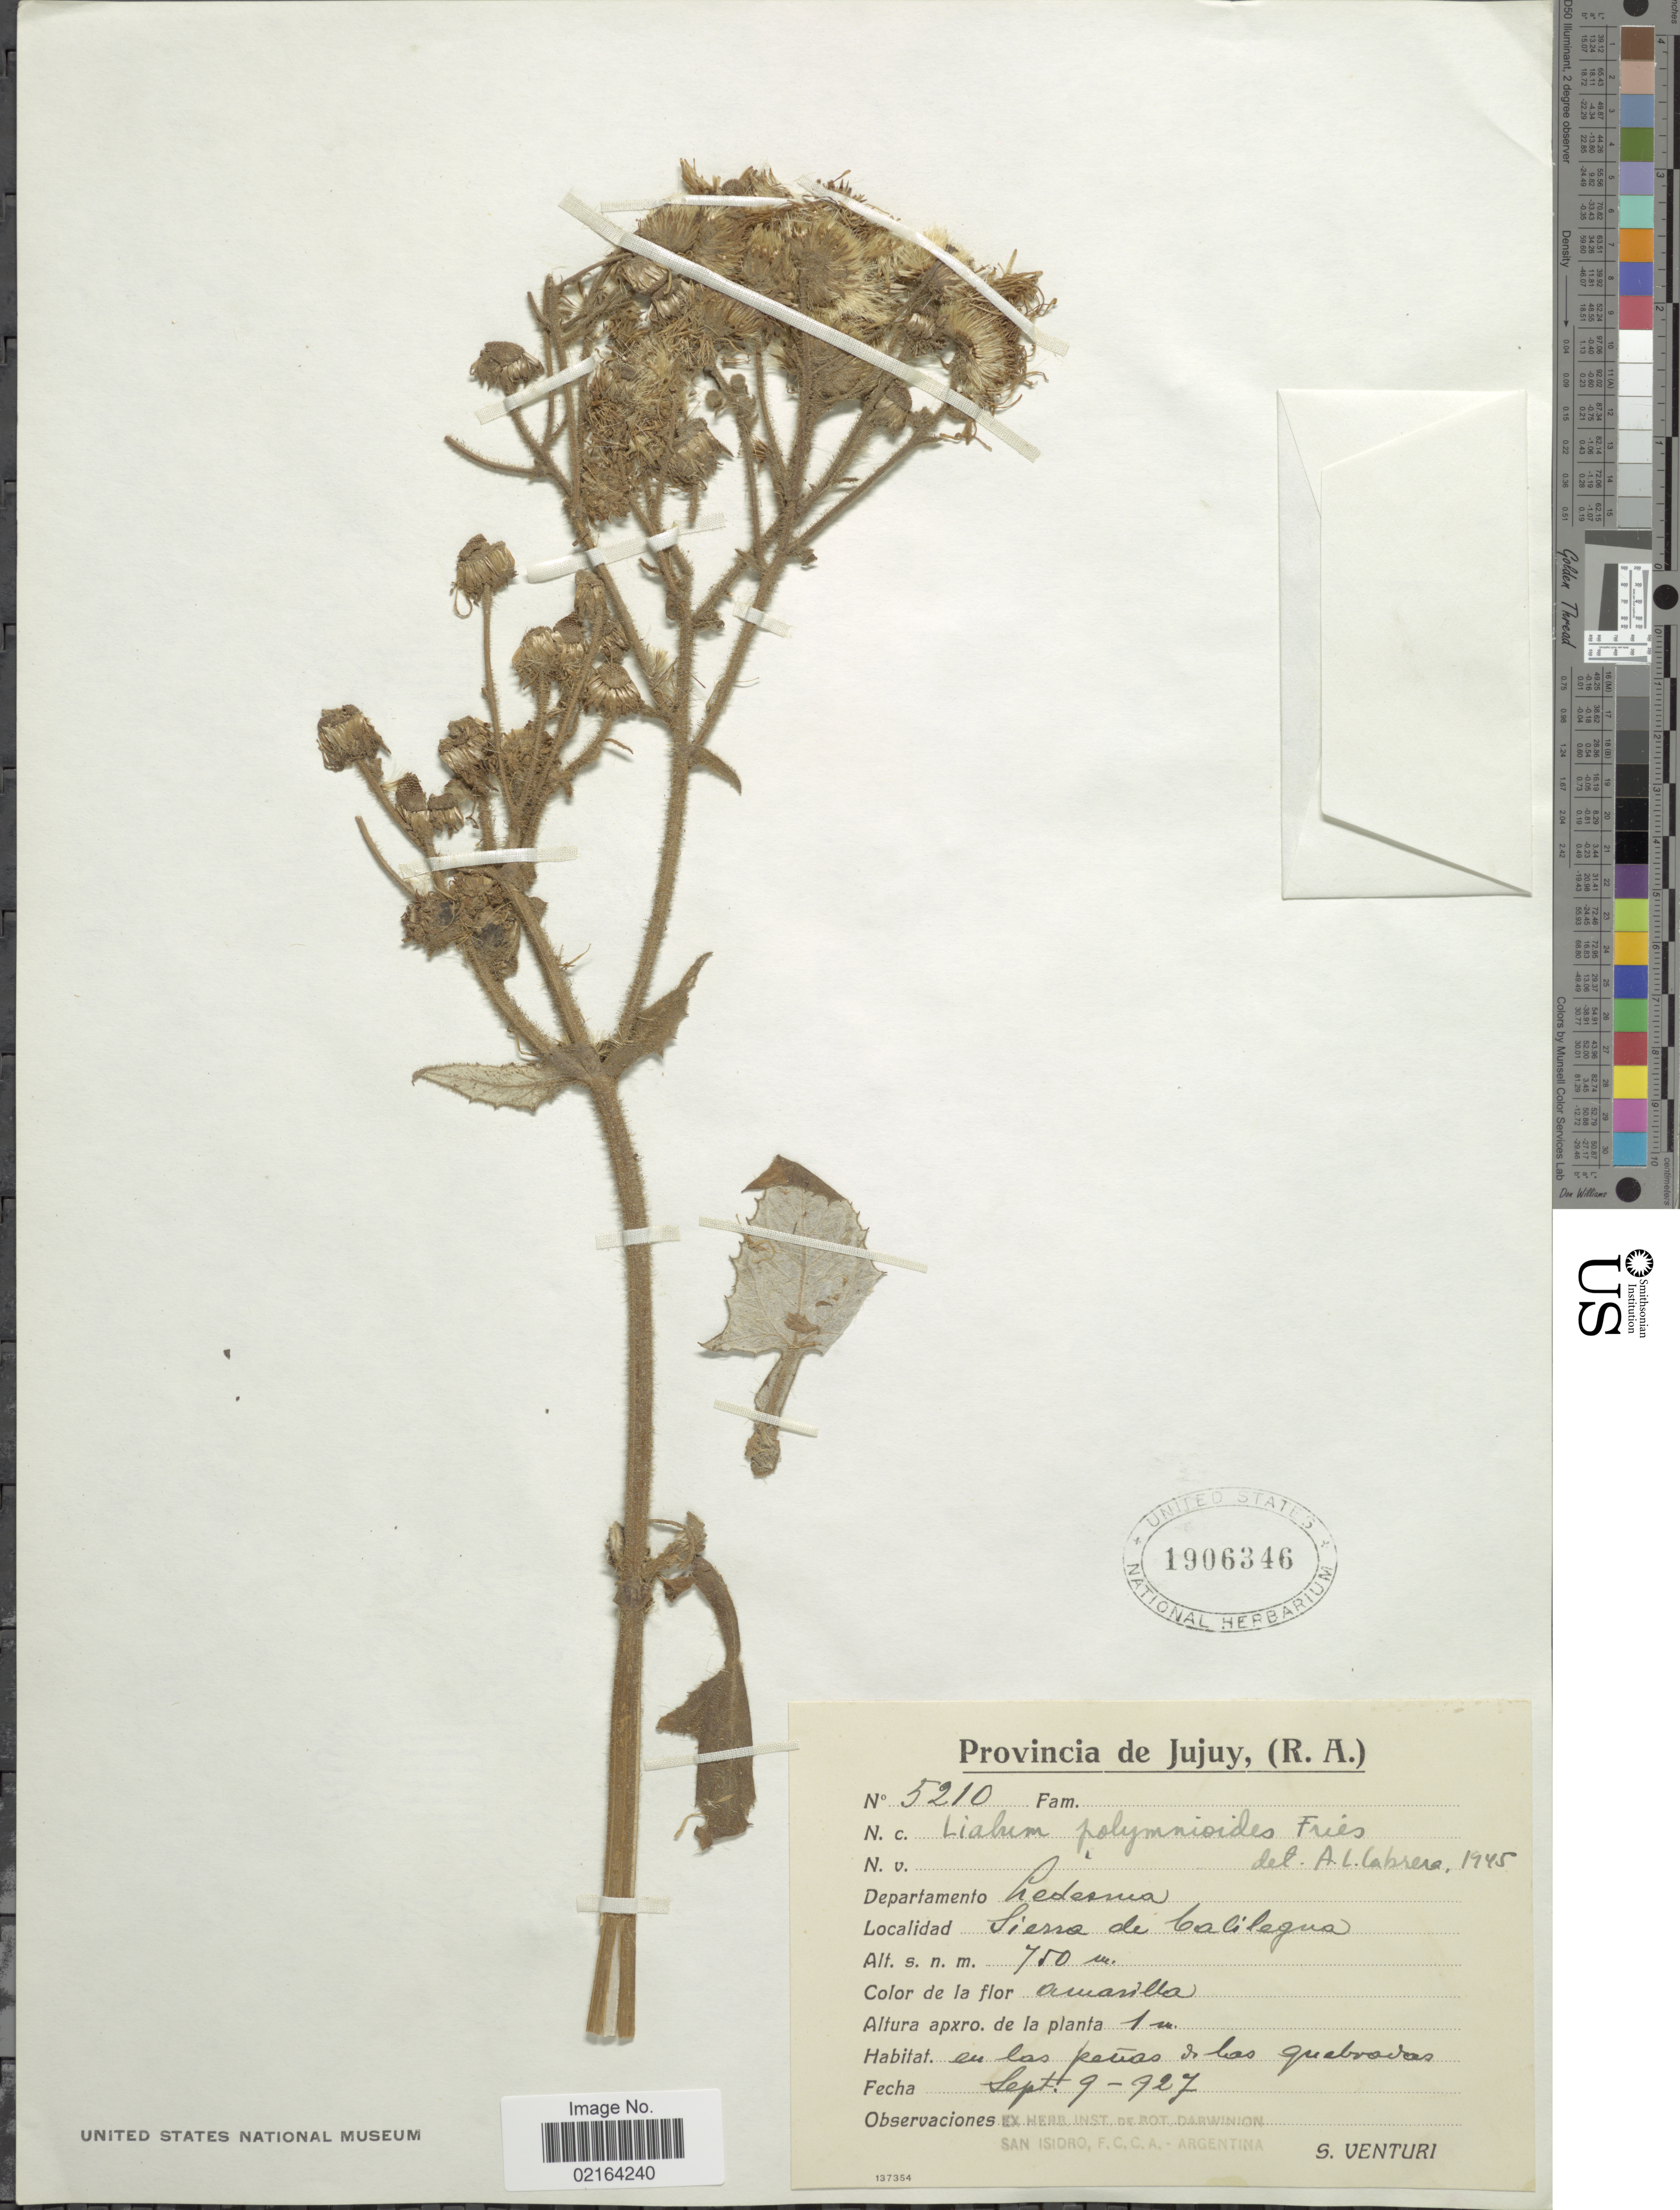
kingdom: Plantae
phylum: Tracheophyta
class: Magnoliopsida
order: Asterales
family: Asteraceae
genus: Microliabum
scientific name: Microliabum polymnioides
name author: (R.E. Fr.) H. Rob.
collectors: S. Venturi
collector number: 5210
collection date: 1927-09-09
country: Argentina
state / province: Jujuy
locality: Provincia de Jujuy (R.A.), Departamento Ledesma, Sierra de Calilegua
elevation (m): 750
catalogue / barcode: US 1906346